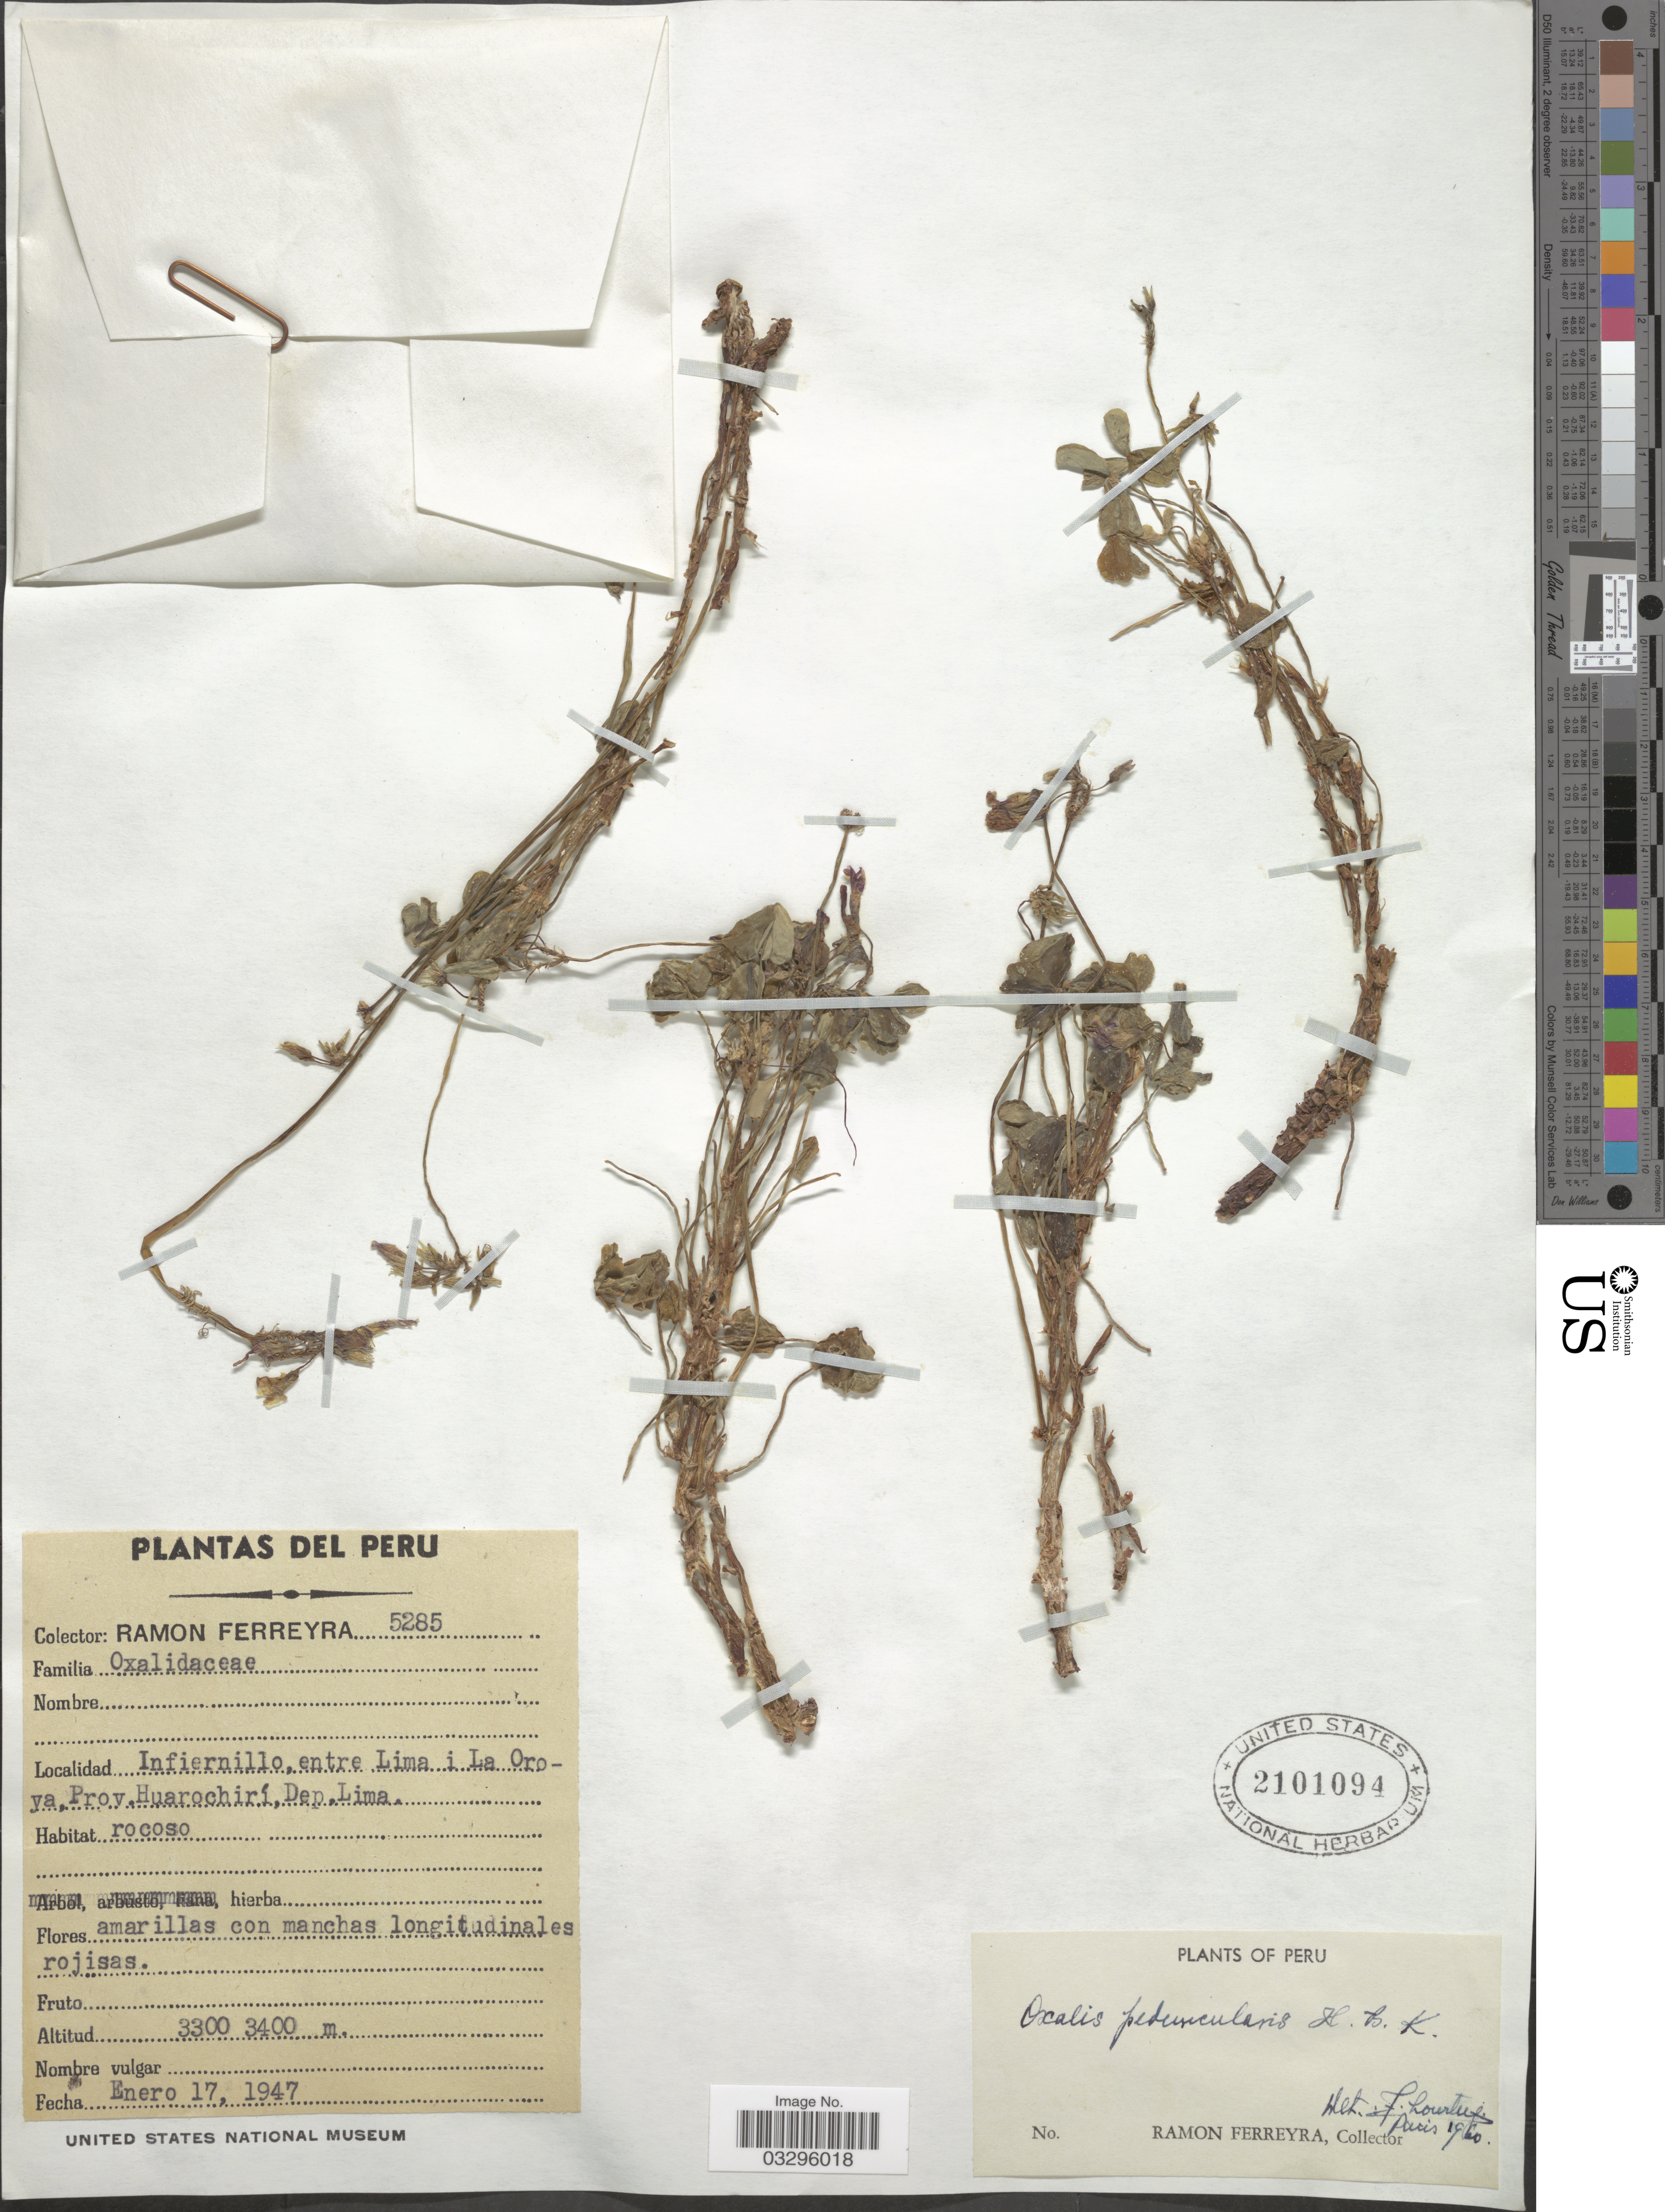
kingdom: Plantae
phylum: Tracheophyta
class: Magnoliopsida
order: Oxalidales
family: Oxalidaceae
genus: Oxalis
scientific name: Oxalis peduncularis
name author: Kunth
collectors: R. A. Ferreyra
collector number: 5285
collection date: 1947-01-17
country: Peru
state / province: Lima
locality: Infiernillo, entre Lima i La Oroya, Prov. Huarochirí, Dep. Lima.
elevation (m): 3300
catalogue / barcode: US 2101094